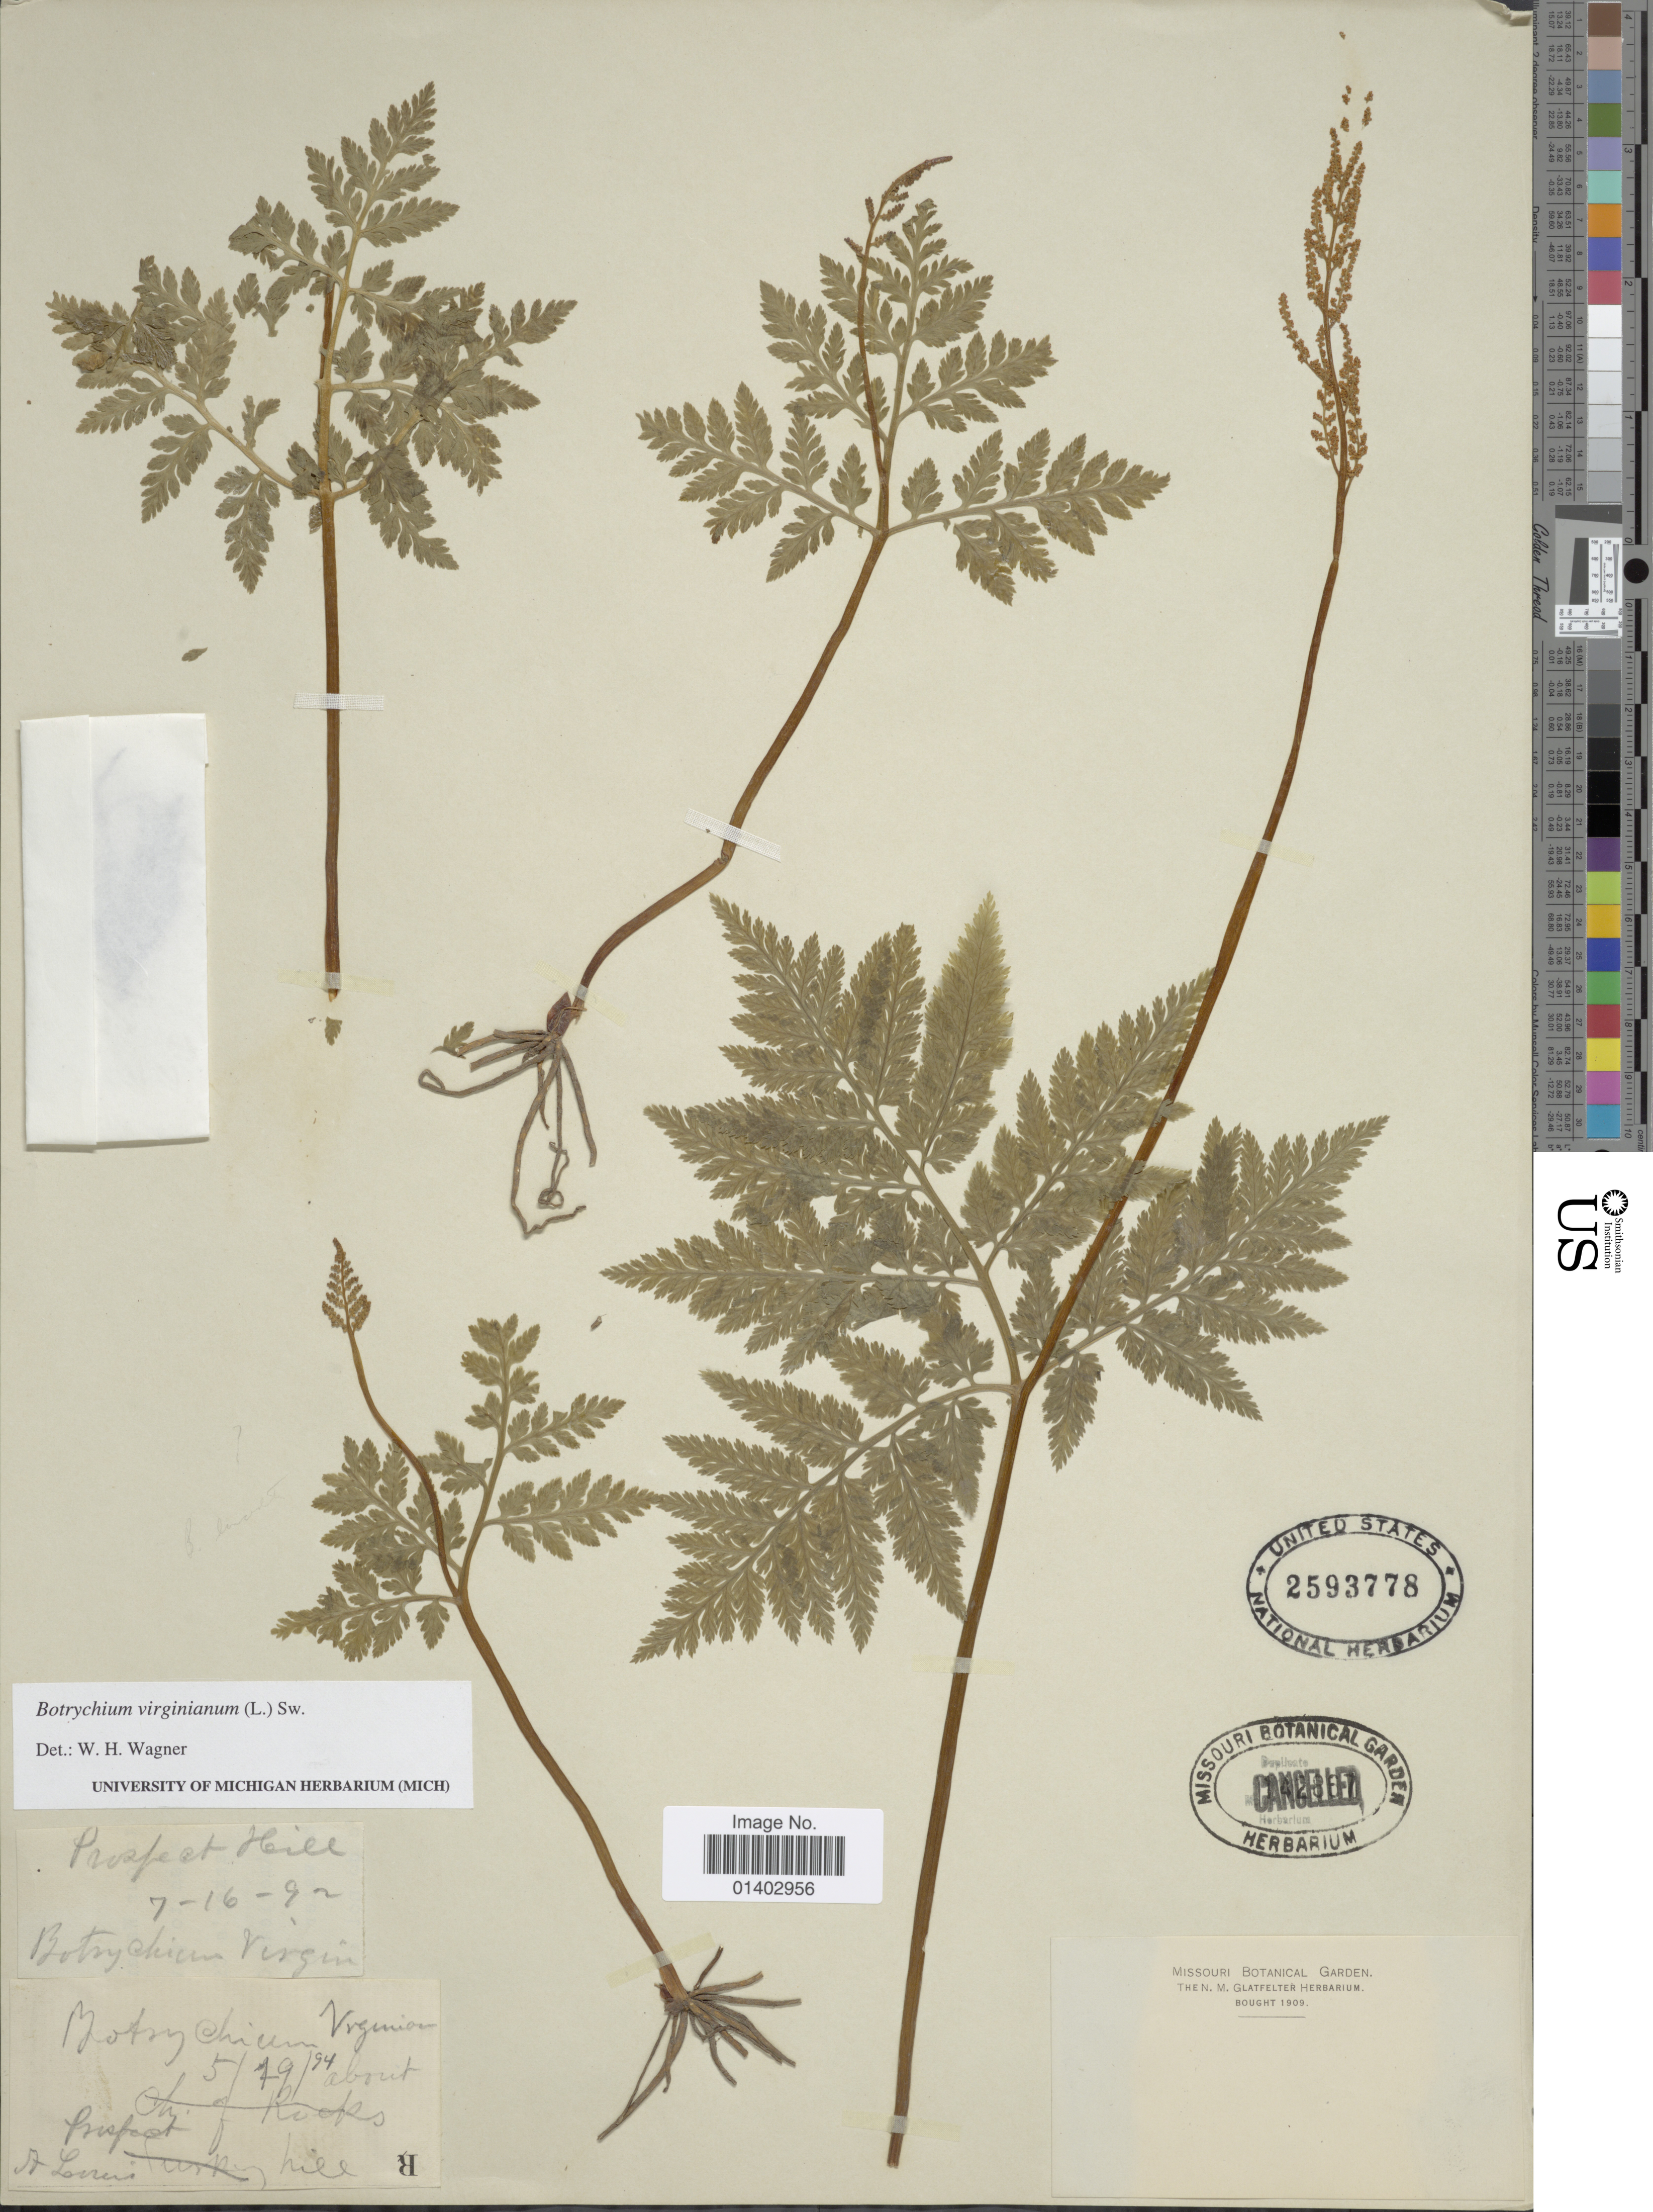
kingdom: Plantae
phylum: Tracheophyta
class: Polypodiopsida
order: Ophioglossales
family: Ophioglossaceae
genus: Botrychium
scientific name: Botrychium virginianum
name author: (L.) Sw.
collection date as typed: Transcribed d/m/y: 16/7/92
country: United States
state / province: Missouri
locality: St. Louis Hill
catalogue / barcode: US 2593778